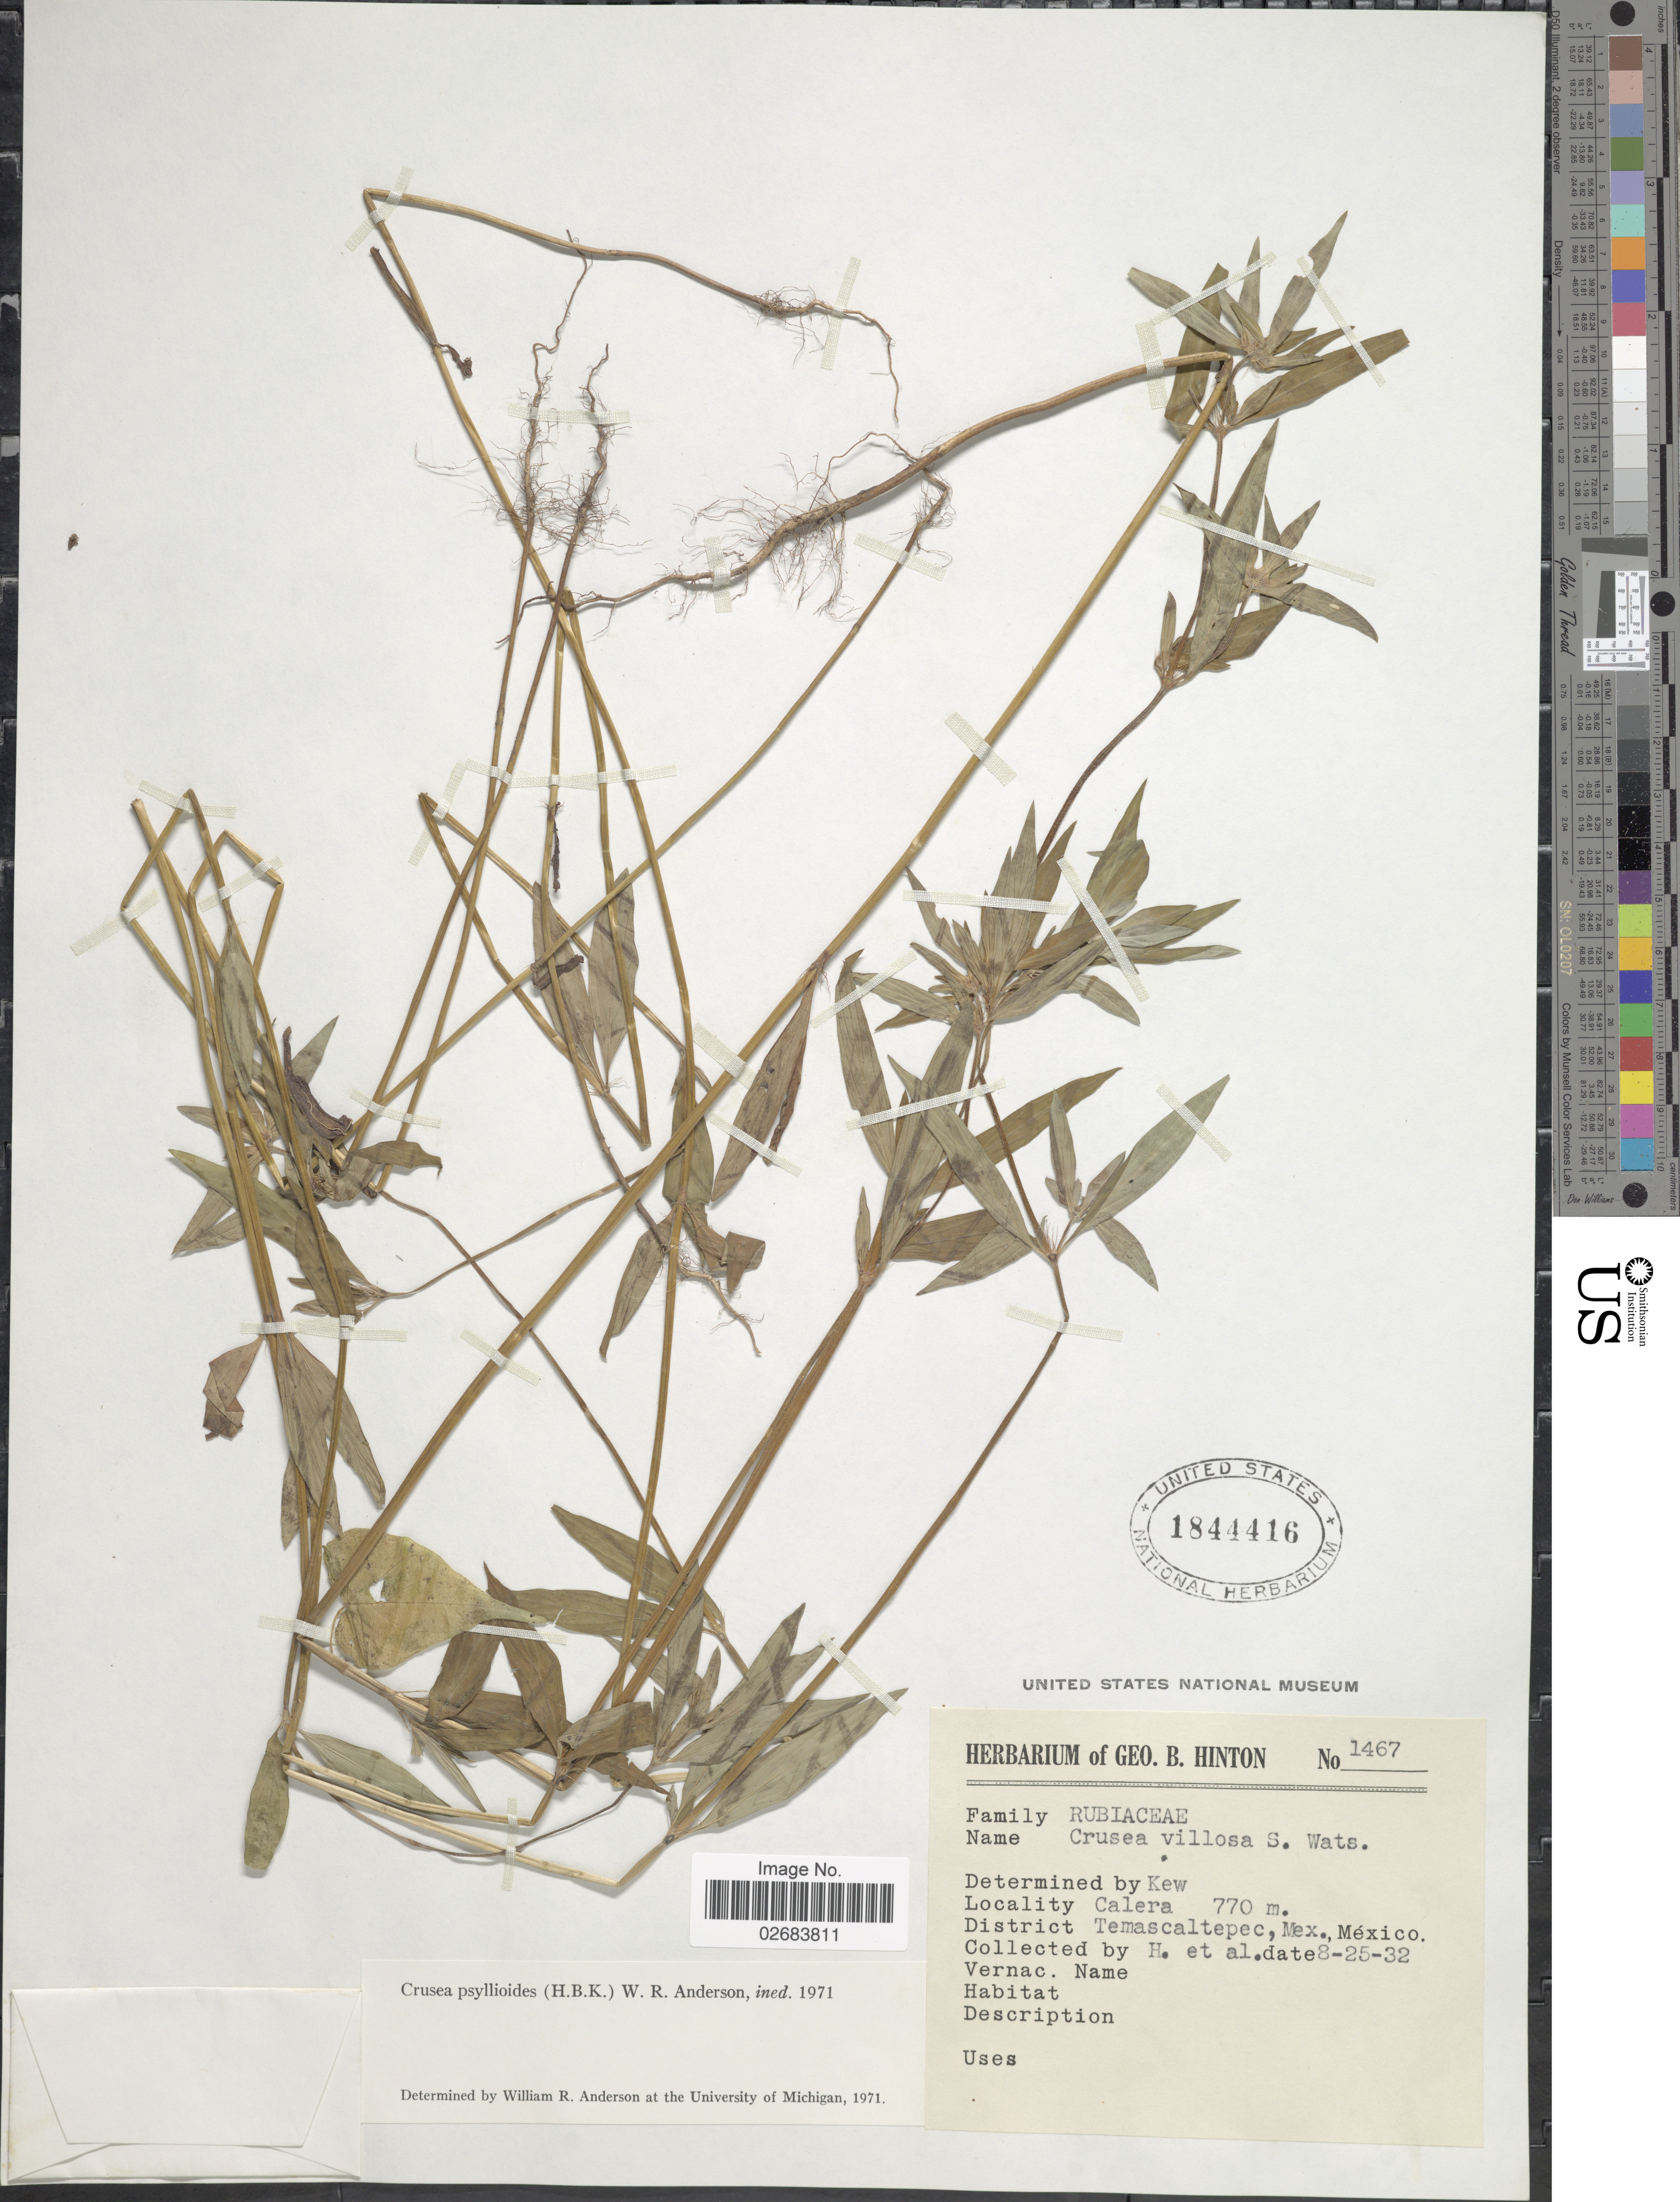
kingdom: Plantae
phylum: Tracheophyta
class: Magnoliopsida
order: Gentianales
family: Rubiaceae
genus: Crusea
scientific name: Crusea psyllioides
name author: (Kunth) W.R. Anderson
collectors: G. B. Hinton & et al.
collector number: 1467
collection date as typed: Transcribed d/m/y: 25/8/32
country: Mexico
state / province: México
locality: Calera. District Temascaltepec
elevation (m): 770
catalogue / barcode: US 1844416